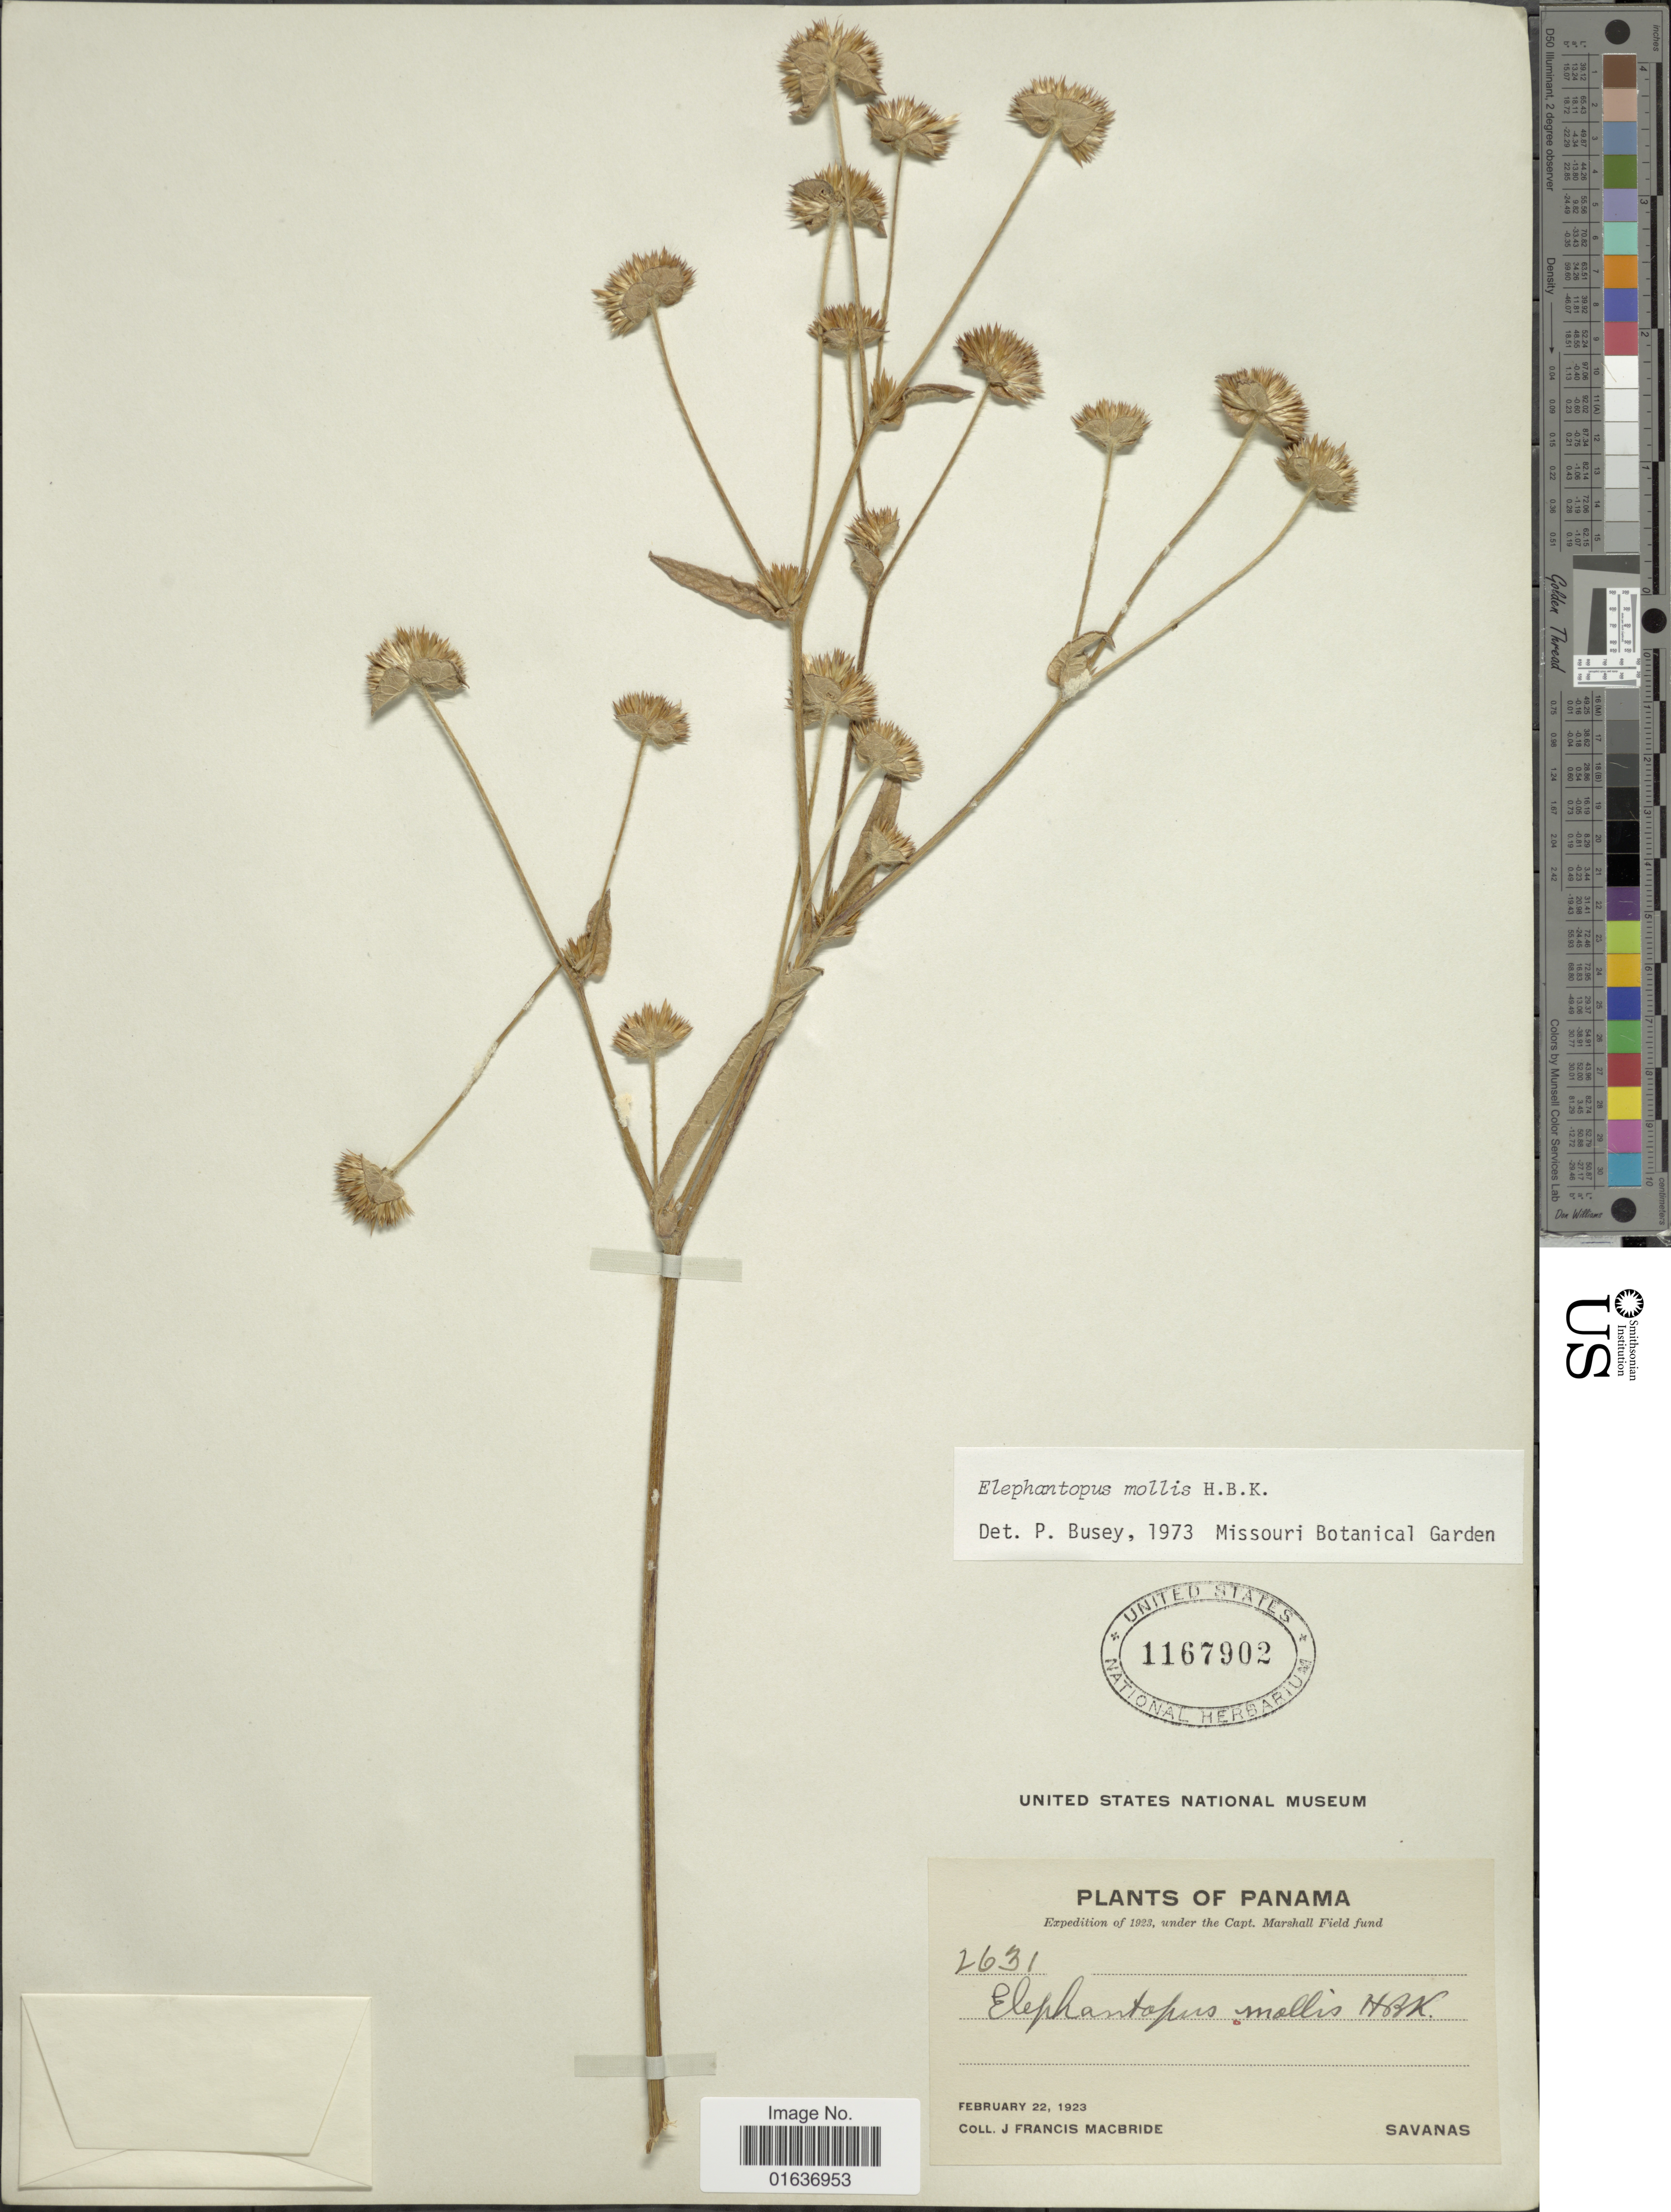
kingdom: Plantae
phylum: Tracheophyta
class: Magnoliopsida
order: Asterales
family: Asteraceae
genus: Elephantopus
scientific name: Elephantopus mollis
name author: Kunth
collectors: J. F. Macbride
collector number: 2631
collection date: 1923-02-22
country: Panama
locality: Savanas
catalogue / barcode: US 1167902